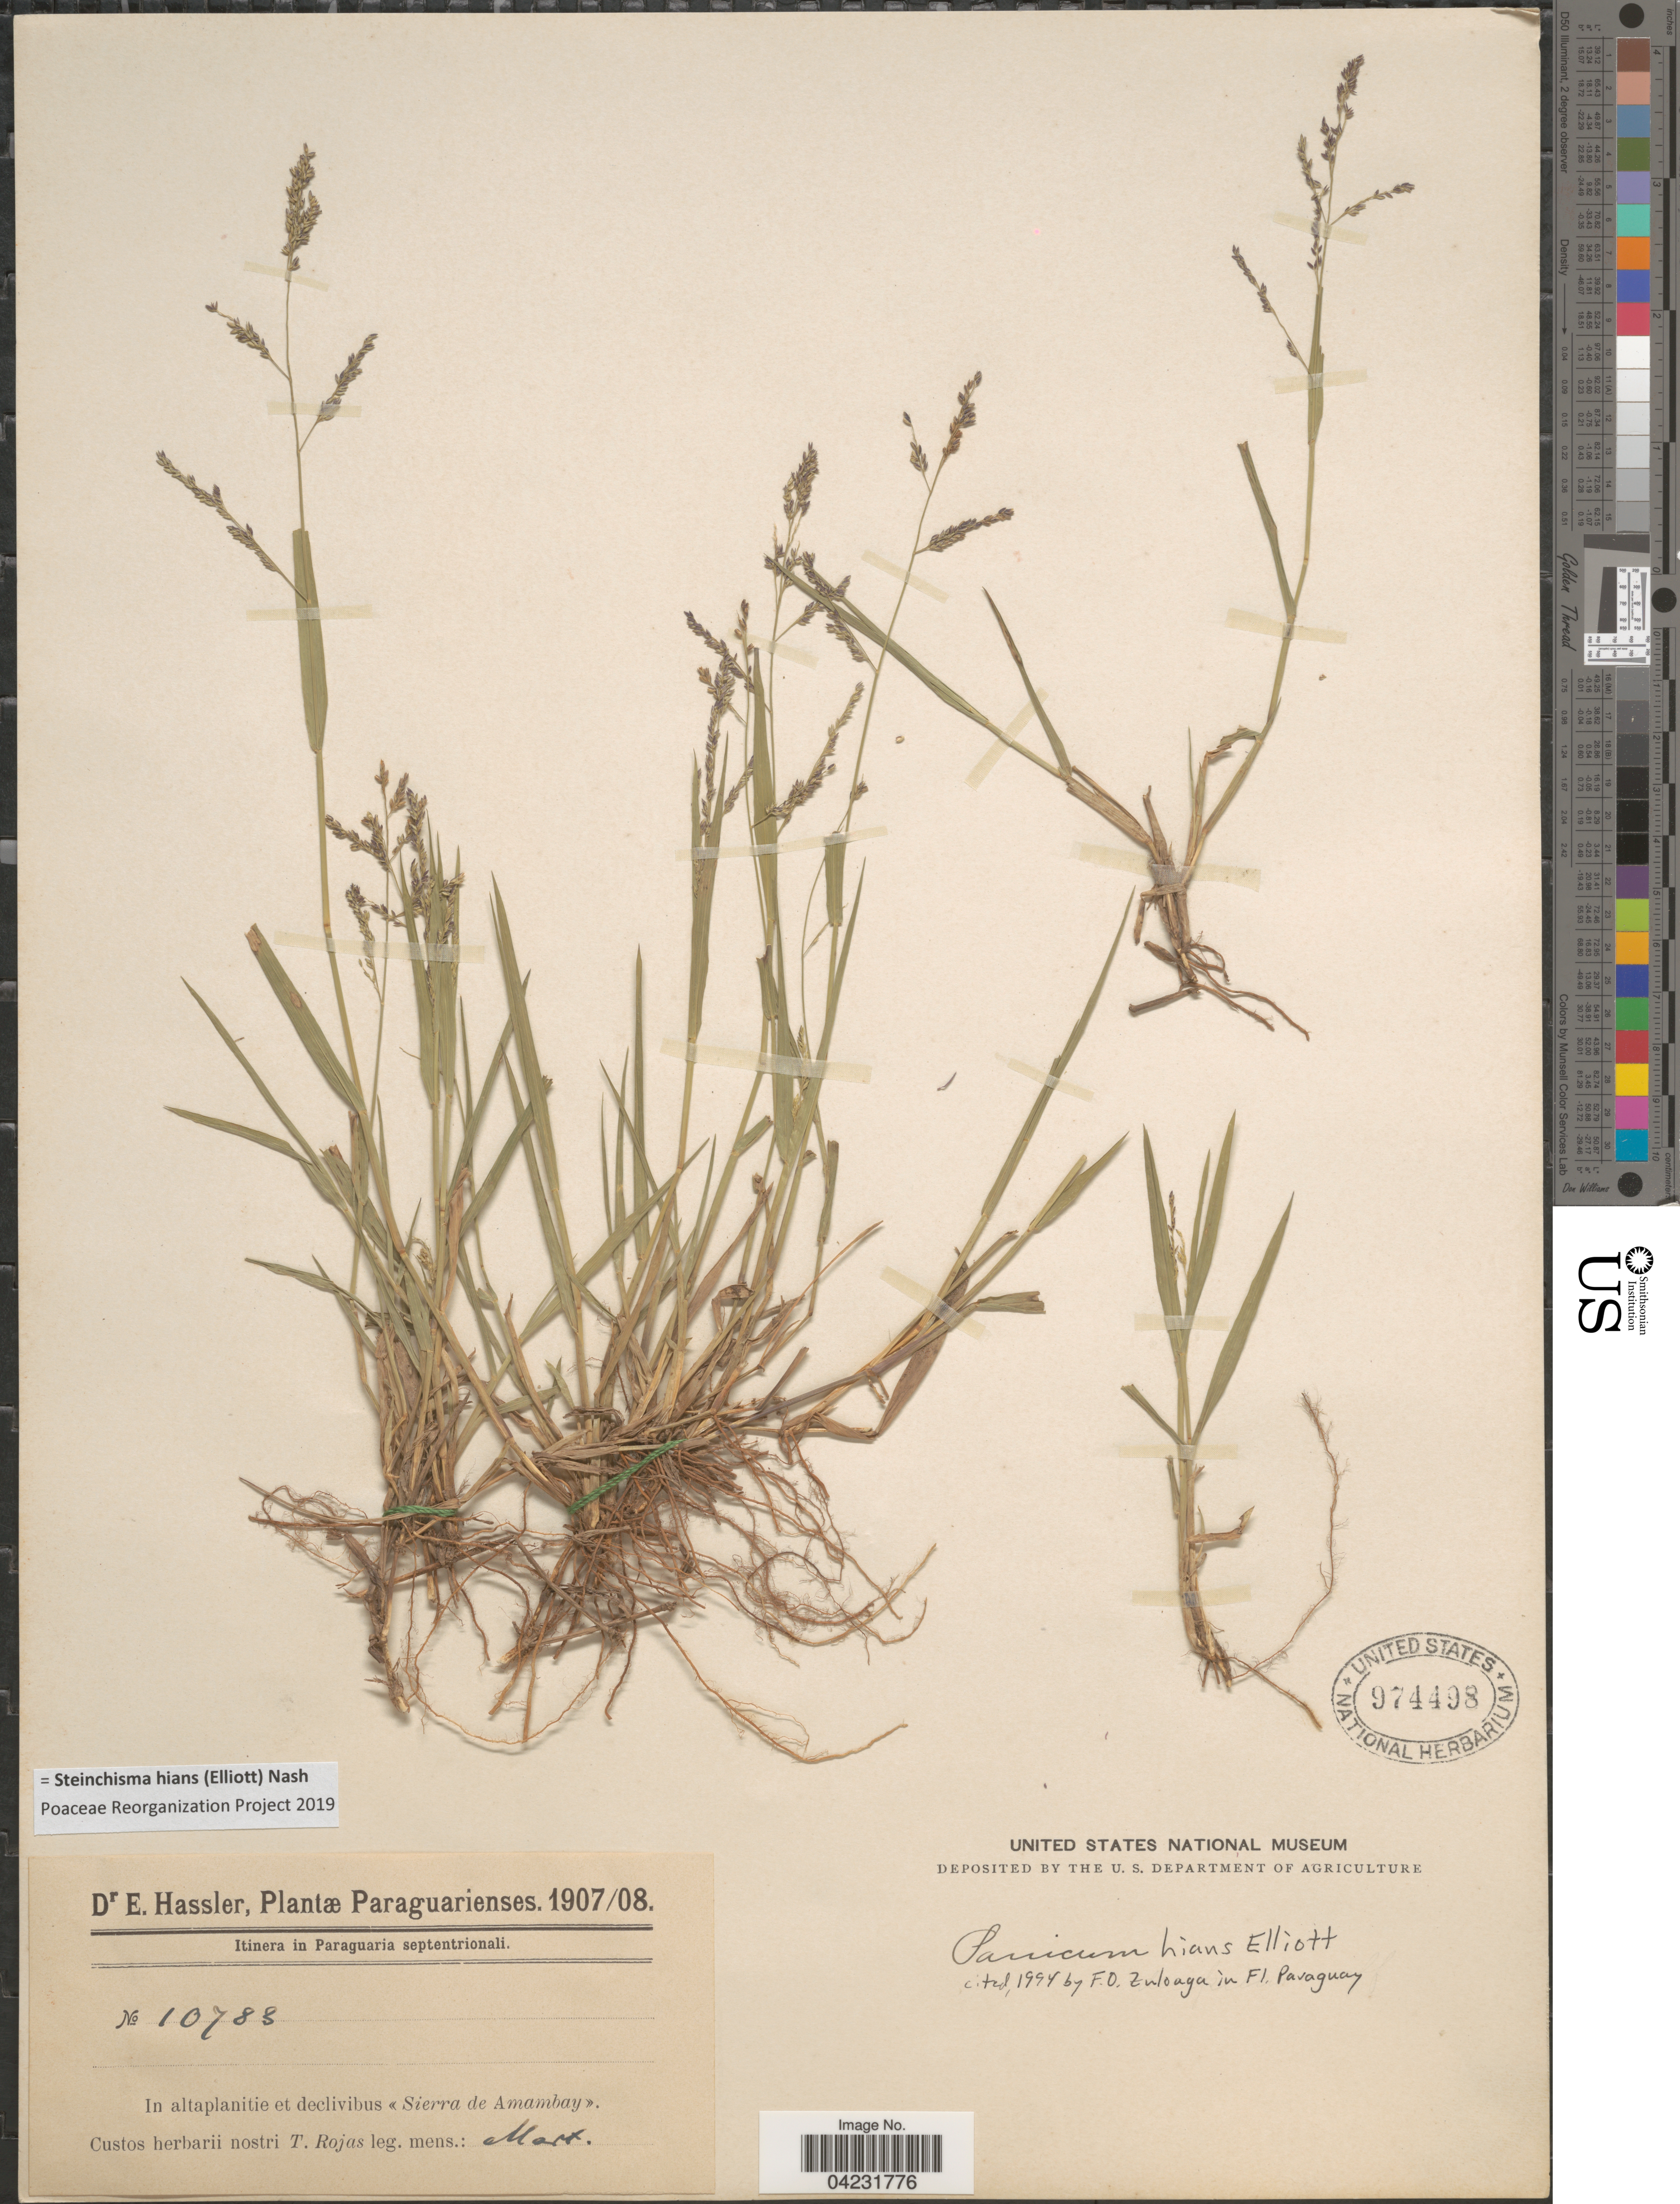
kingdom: Plantae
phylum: Tracheophyta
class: Liliopsida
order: Poales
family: Poaceae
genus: Steinchisma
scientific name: Steinchisma hians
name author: (Elliott) Nash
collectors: E. Hassler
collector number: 10788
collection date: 1907-03/1908-03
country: Paraguay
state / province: Paraguari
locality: Paraguarienses. Itinera in Paraguaria septentrionali. In altaplanitie et declivibus <<Sierra de Amambay>>.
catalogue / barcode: US 974498